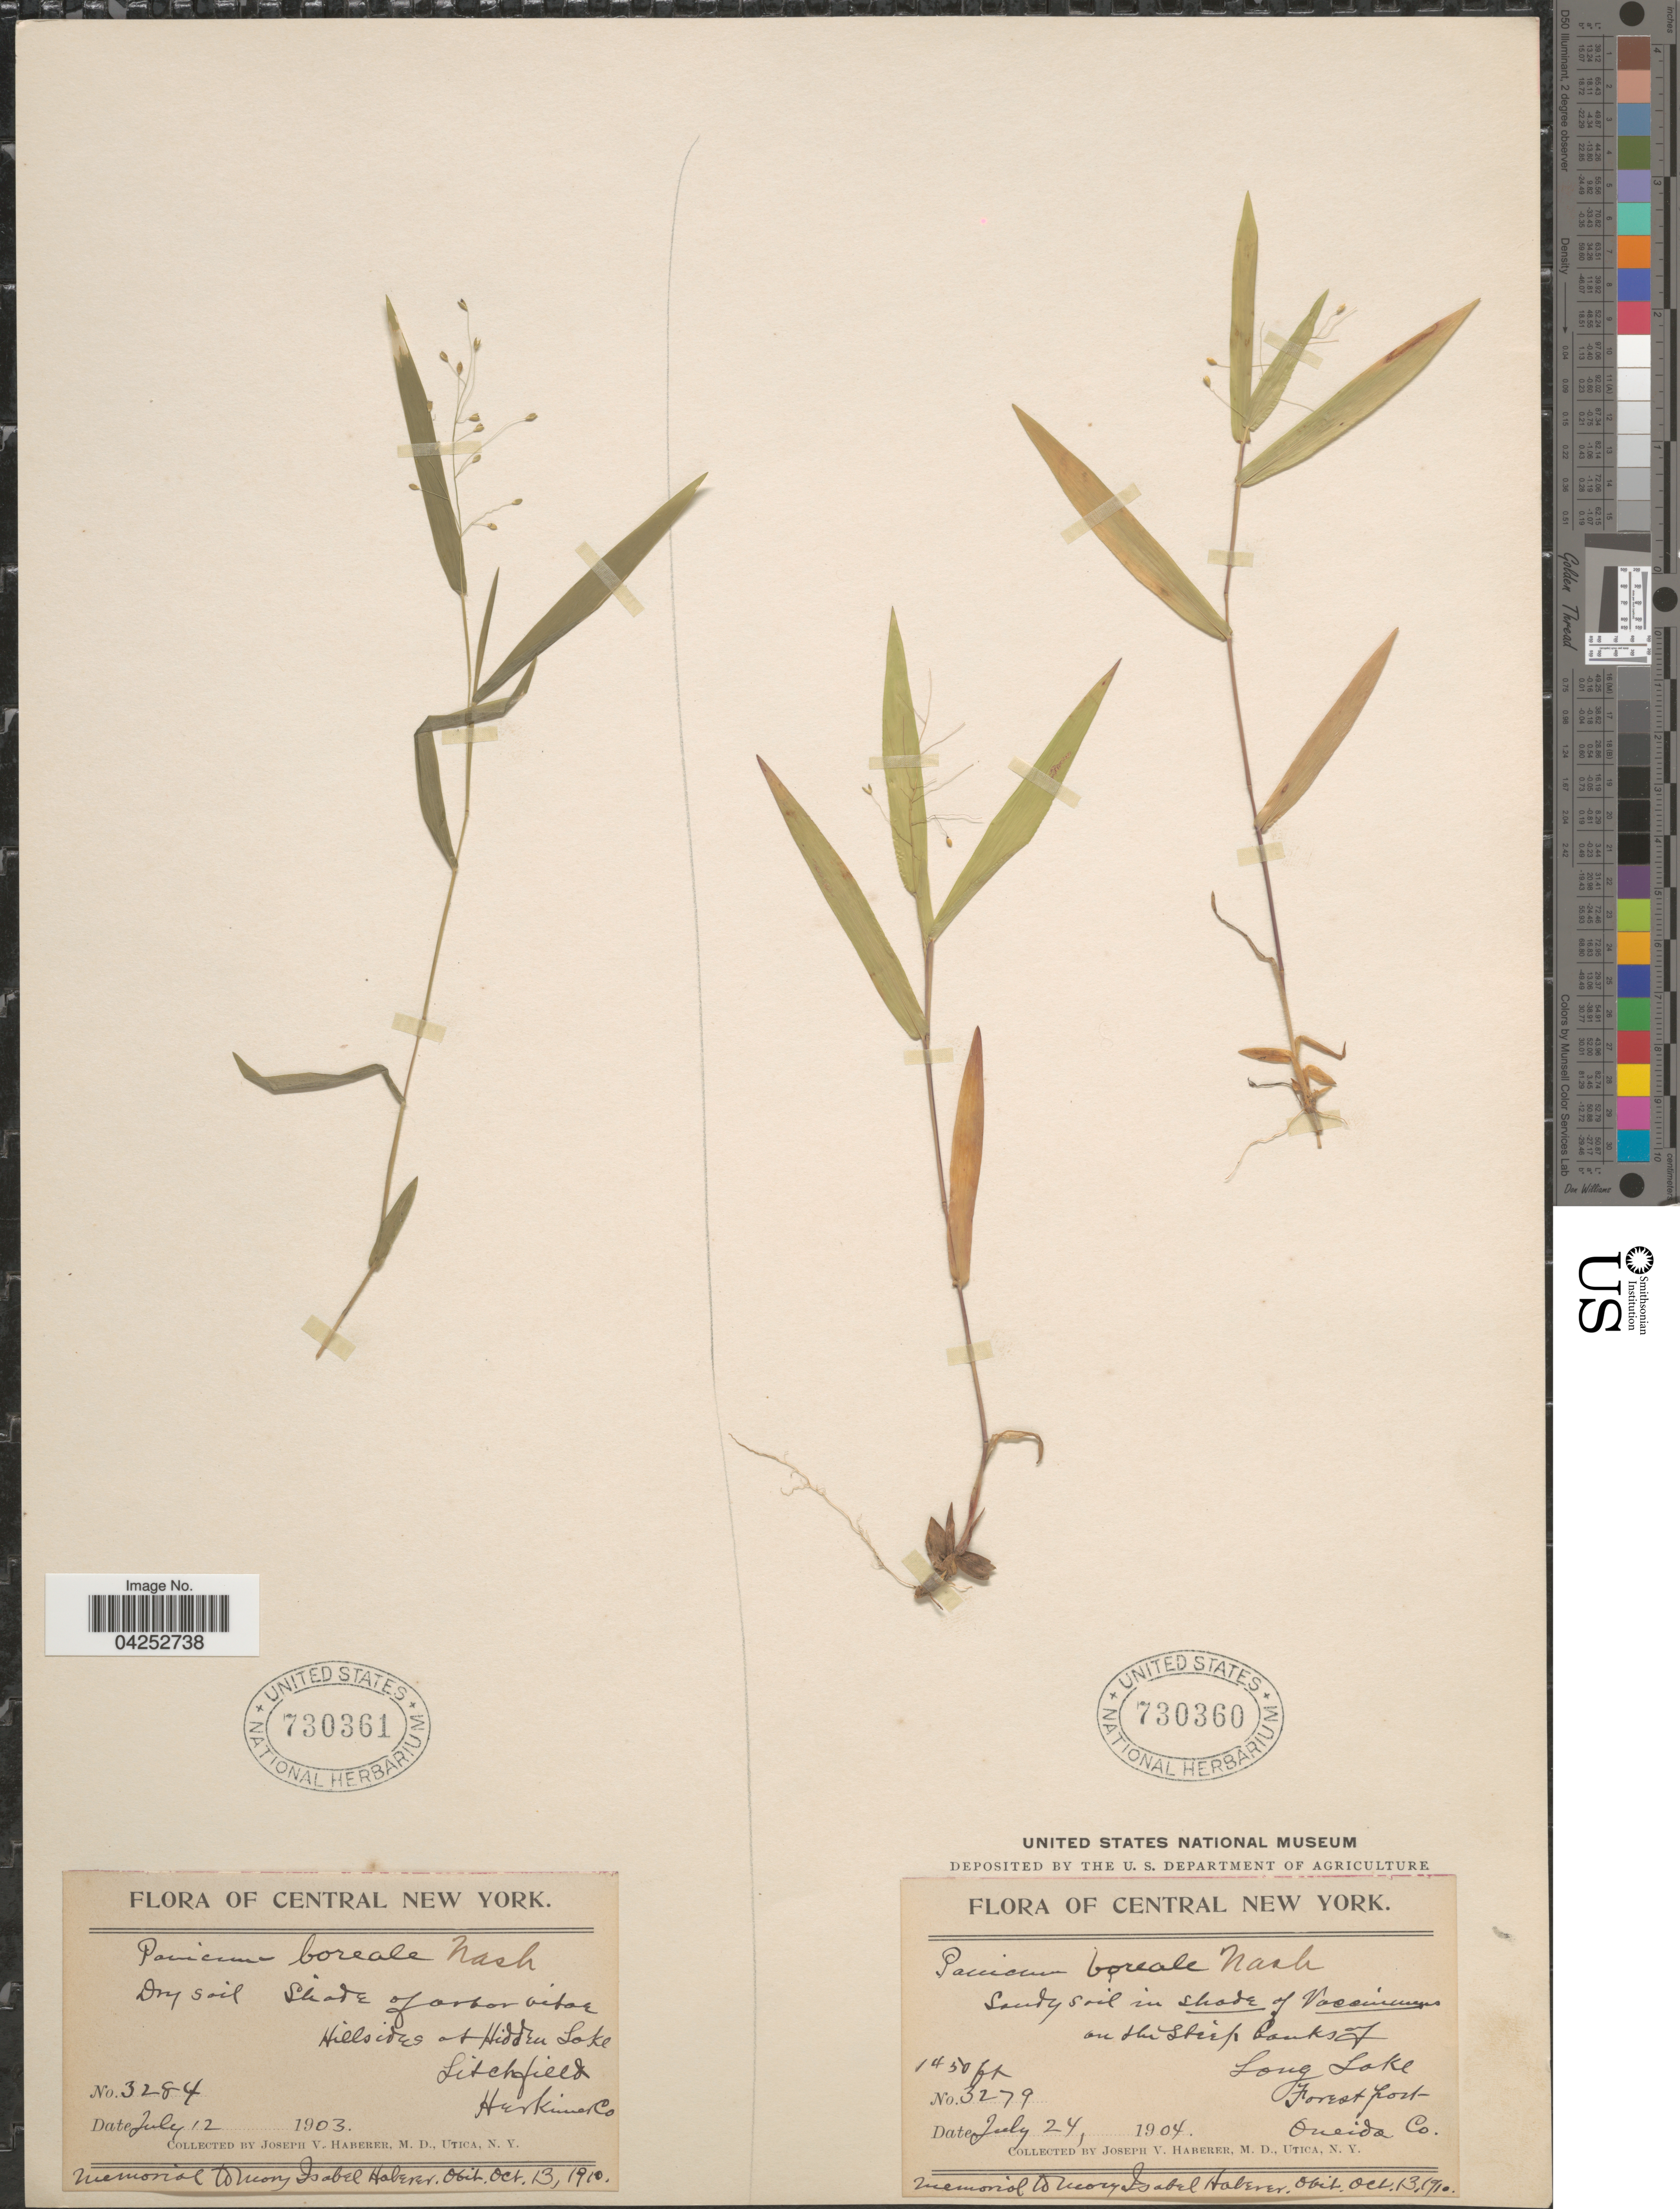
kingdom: Plantae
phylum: Tracheophyta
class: Liliopsida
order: Poales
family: Poaceae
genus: Dichanthelium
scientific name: Dichanthelium boreale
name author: (Nash) Freckmann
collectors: J. V. Haberer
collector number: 3279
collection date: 1904-07-24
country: United States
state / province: New York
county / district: Oneida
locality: Central New York. On the steep banks of Long Lake. Forest port. Oneida Co.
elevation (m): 442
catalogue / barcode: US 730360